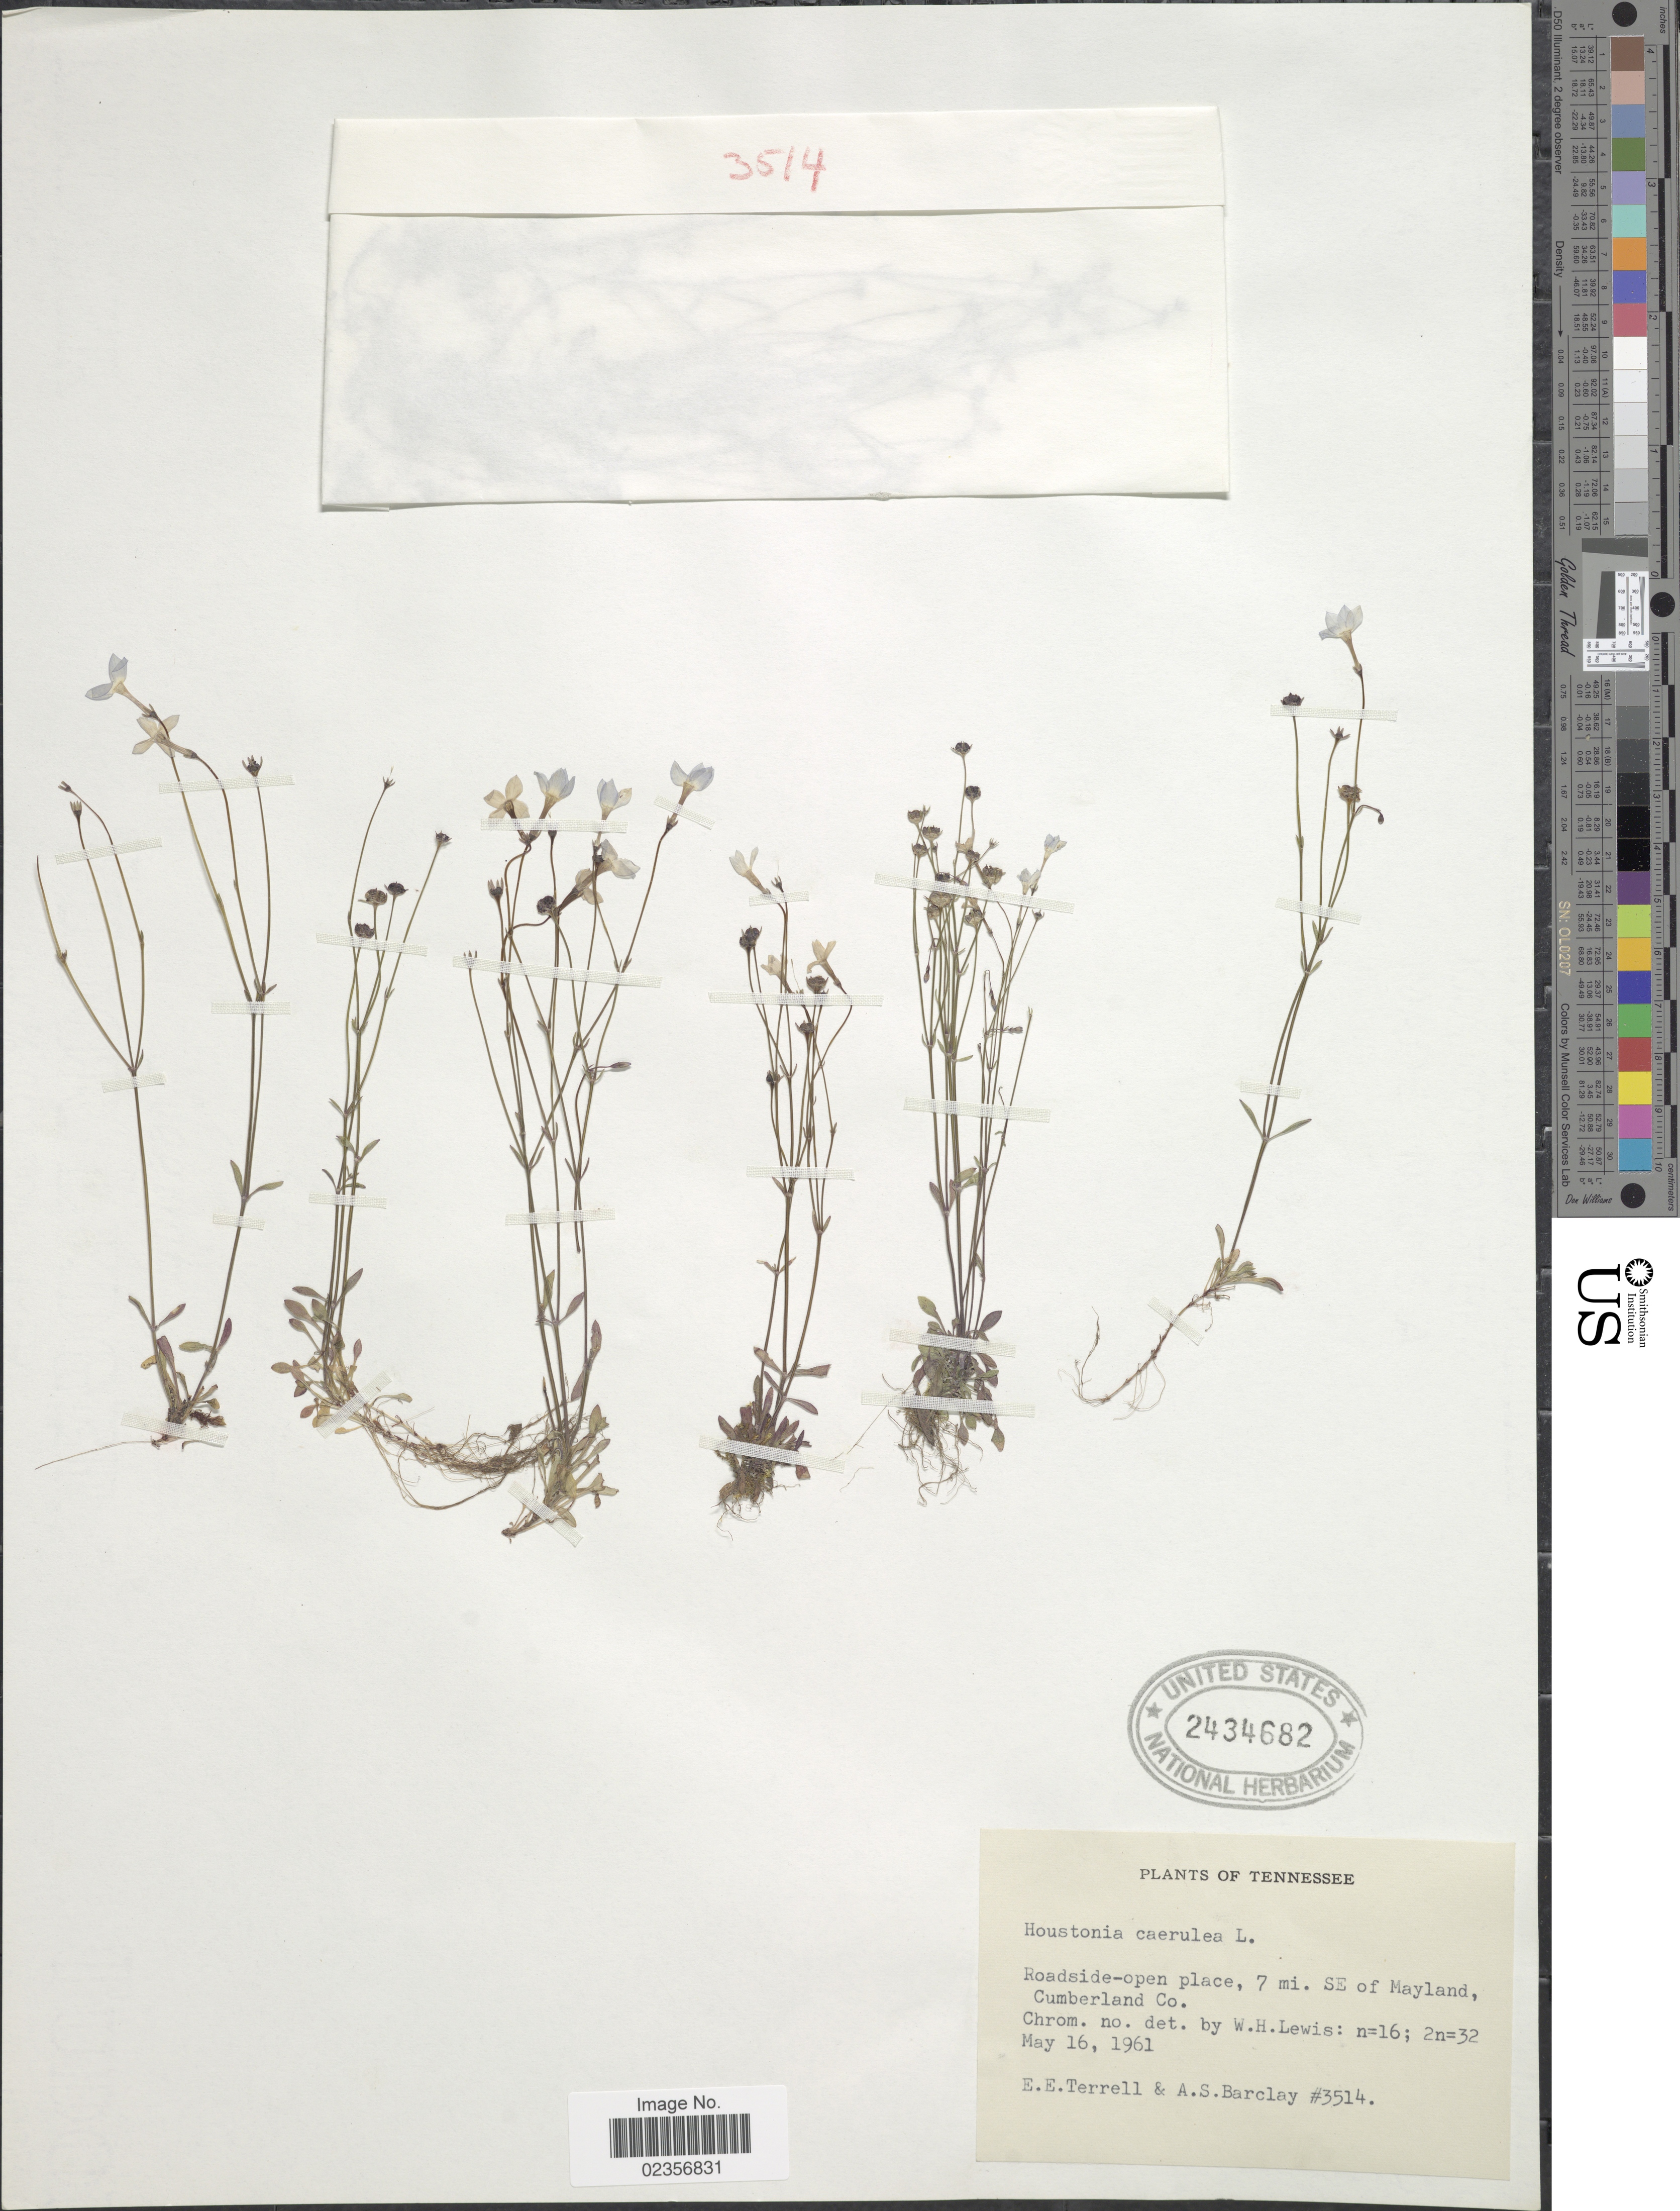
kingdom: Plantae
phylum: Tracheophyta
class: Magnoliopsida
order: Gentianales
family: Rubiaceae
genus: Houstonia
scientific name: Houstonia caerulea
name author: L.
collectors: E. E. Terrell & A. S. Barclay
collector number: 3514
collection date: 1961-05-16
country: United States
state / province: Tennessee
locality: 7 mi. SE of Mayland, Cumberland Co.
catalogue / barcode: US 2434682